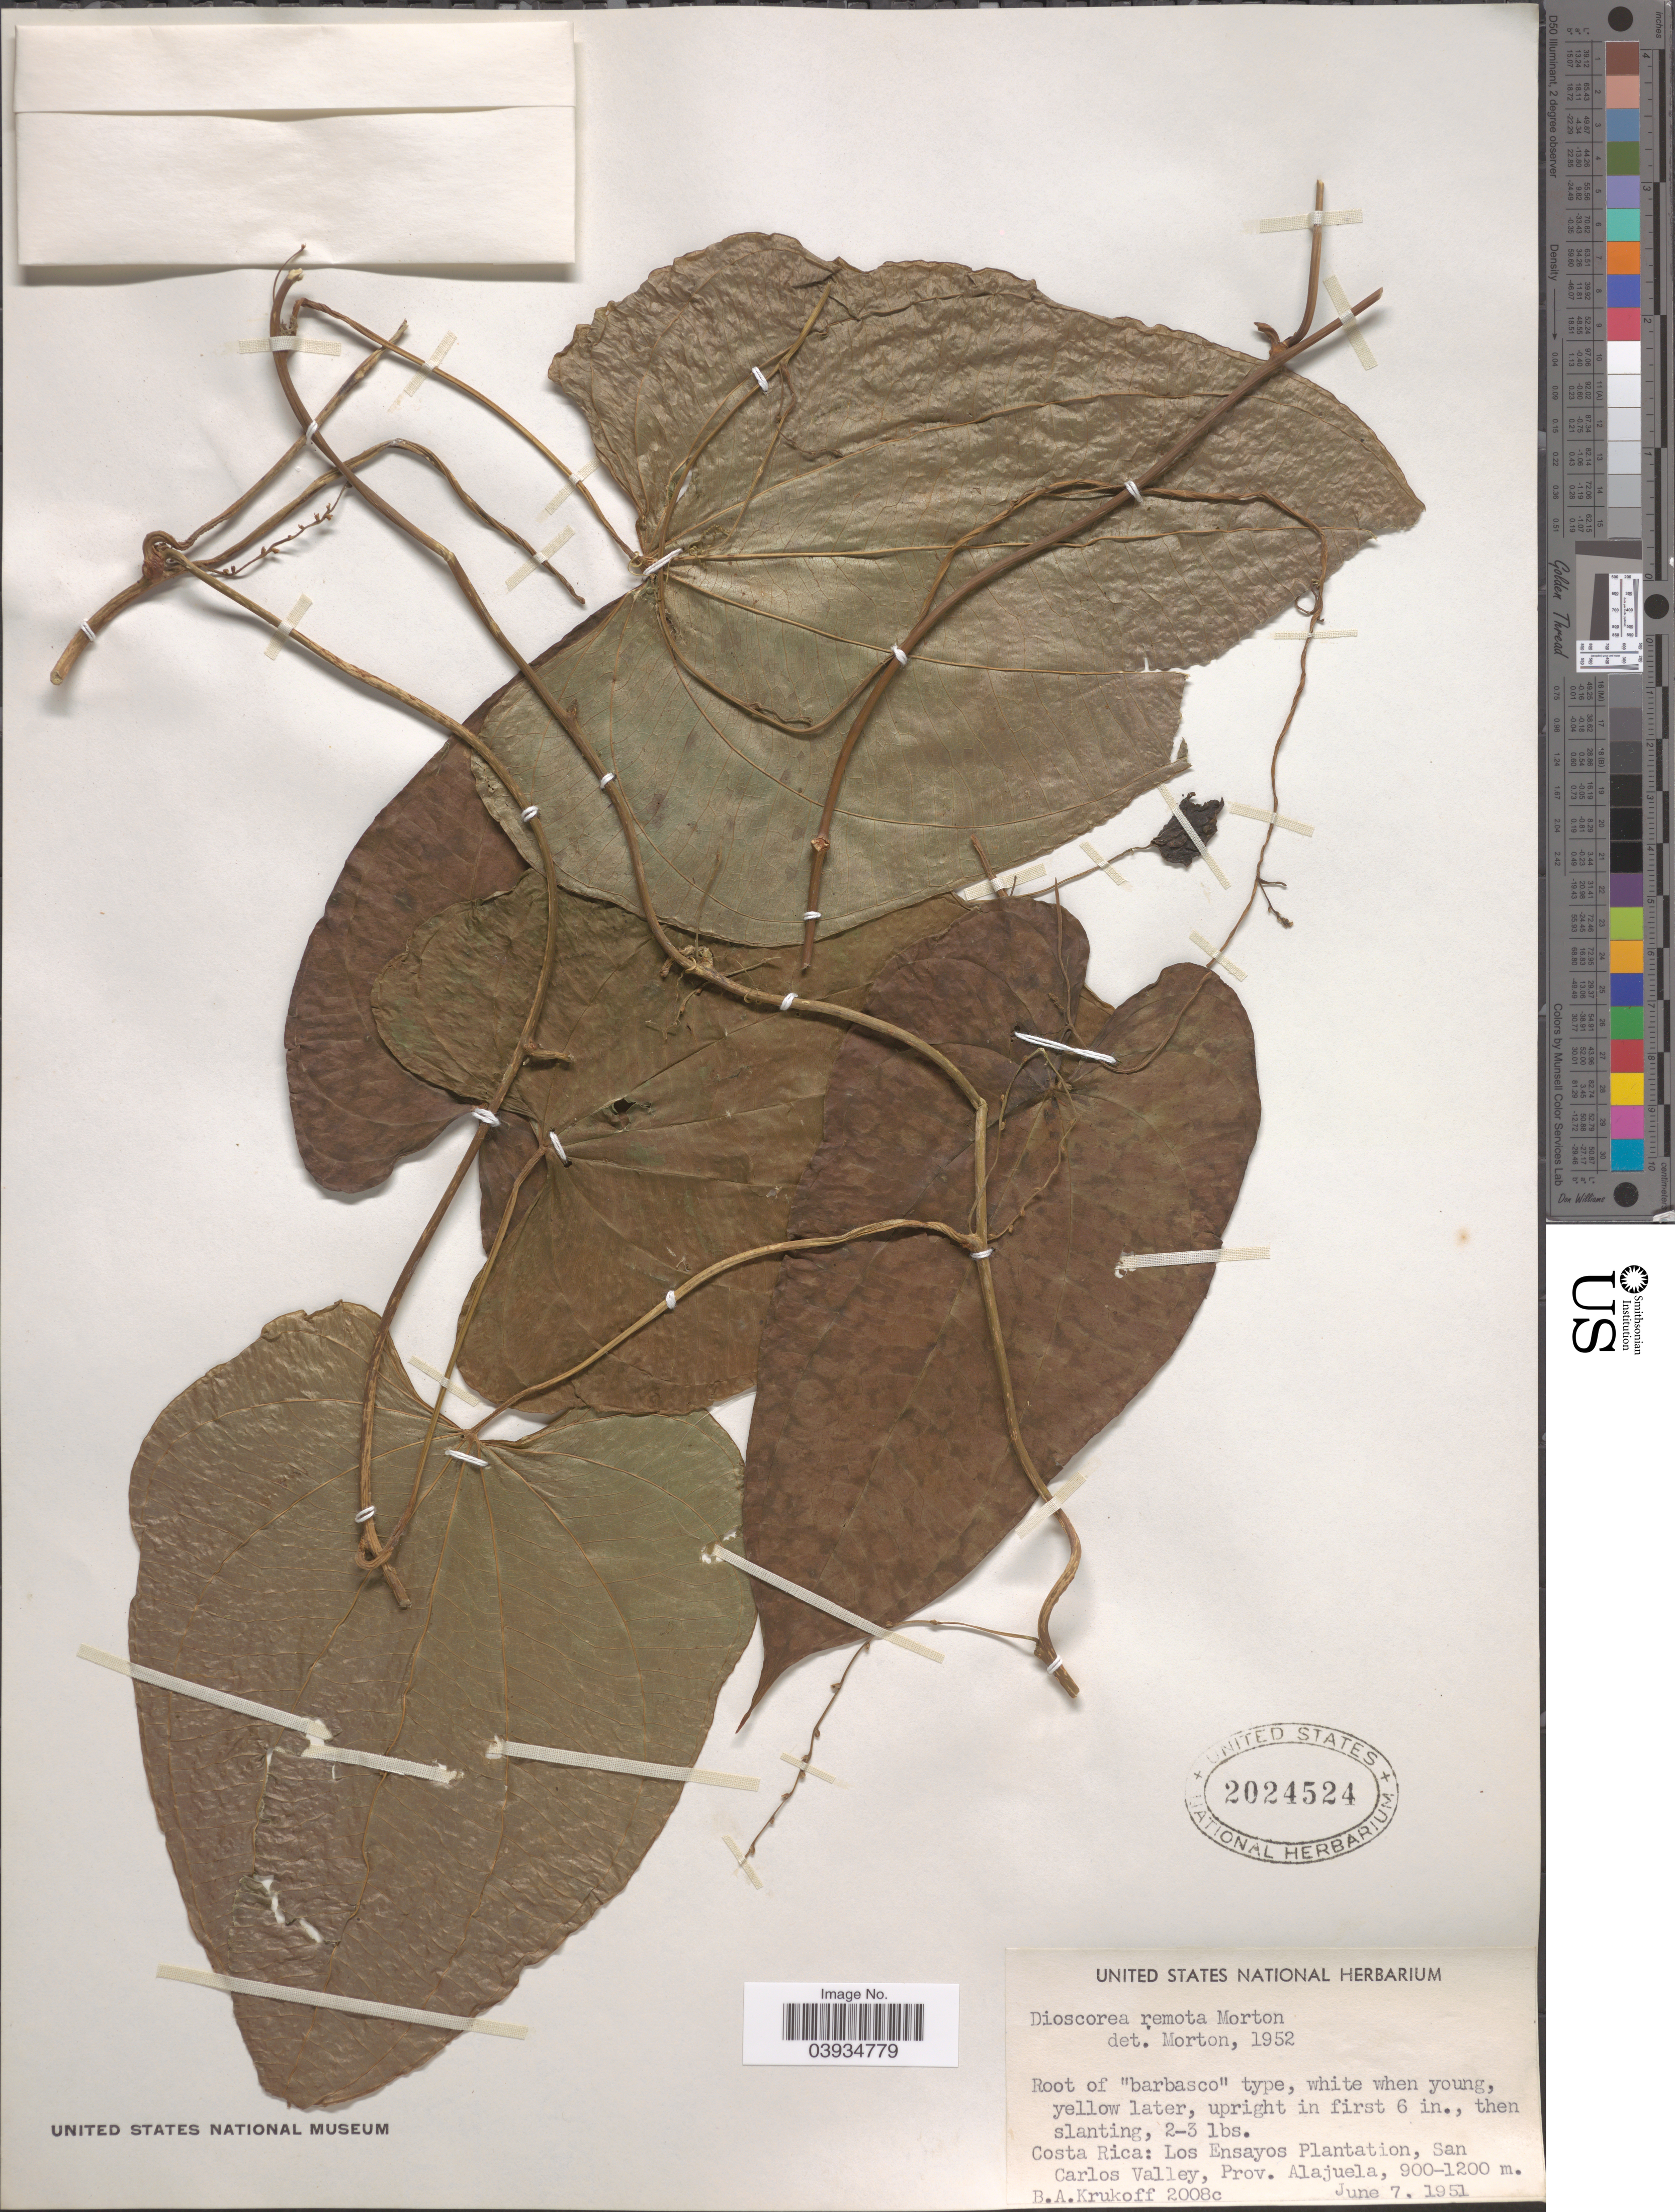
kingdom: Plantae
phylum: Tracheophyta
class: Liliopsida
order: Dioscoreales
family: Dioscoreaceae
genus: Dioscorea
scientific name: Dioscorea remota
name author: C.V. Morton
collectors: B. A. Krukoff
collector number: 2008c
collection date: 1951-06-07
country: Costa Rica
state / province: Alajuela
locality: Los Ensayos Plantation, San Carlos Valley.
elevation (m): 900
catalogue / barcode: US 2024524